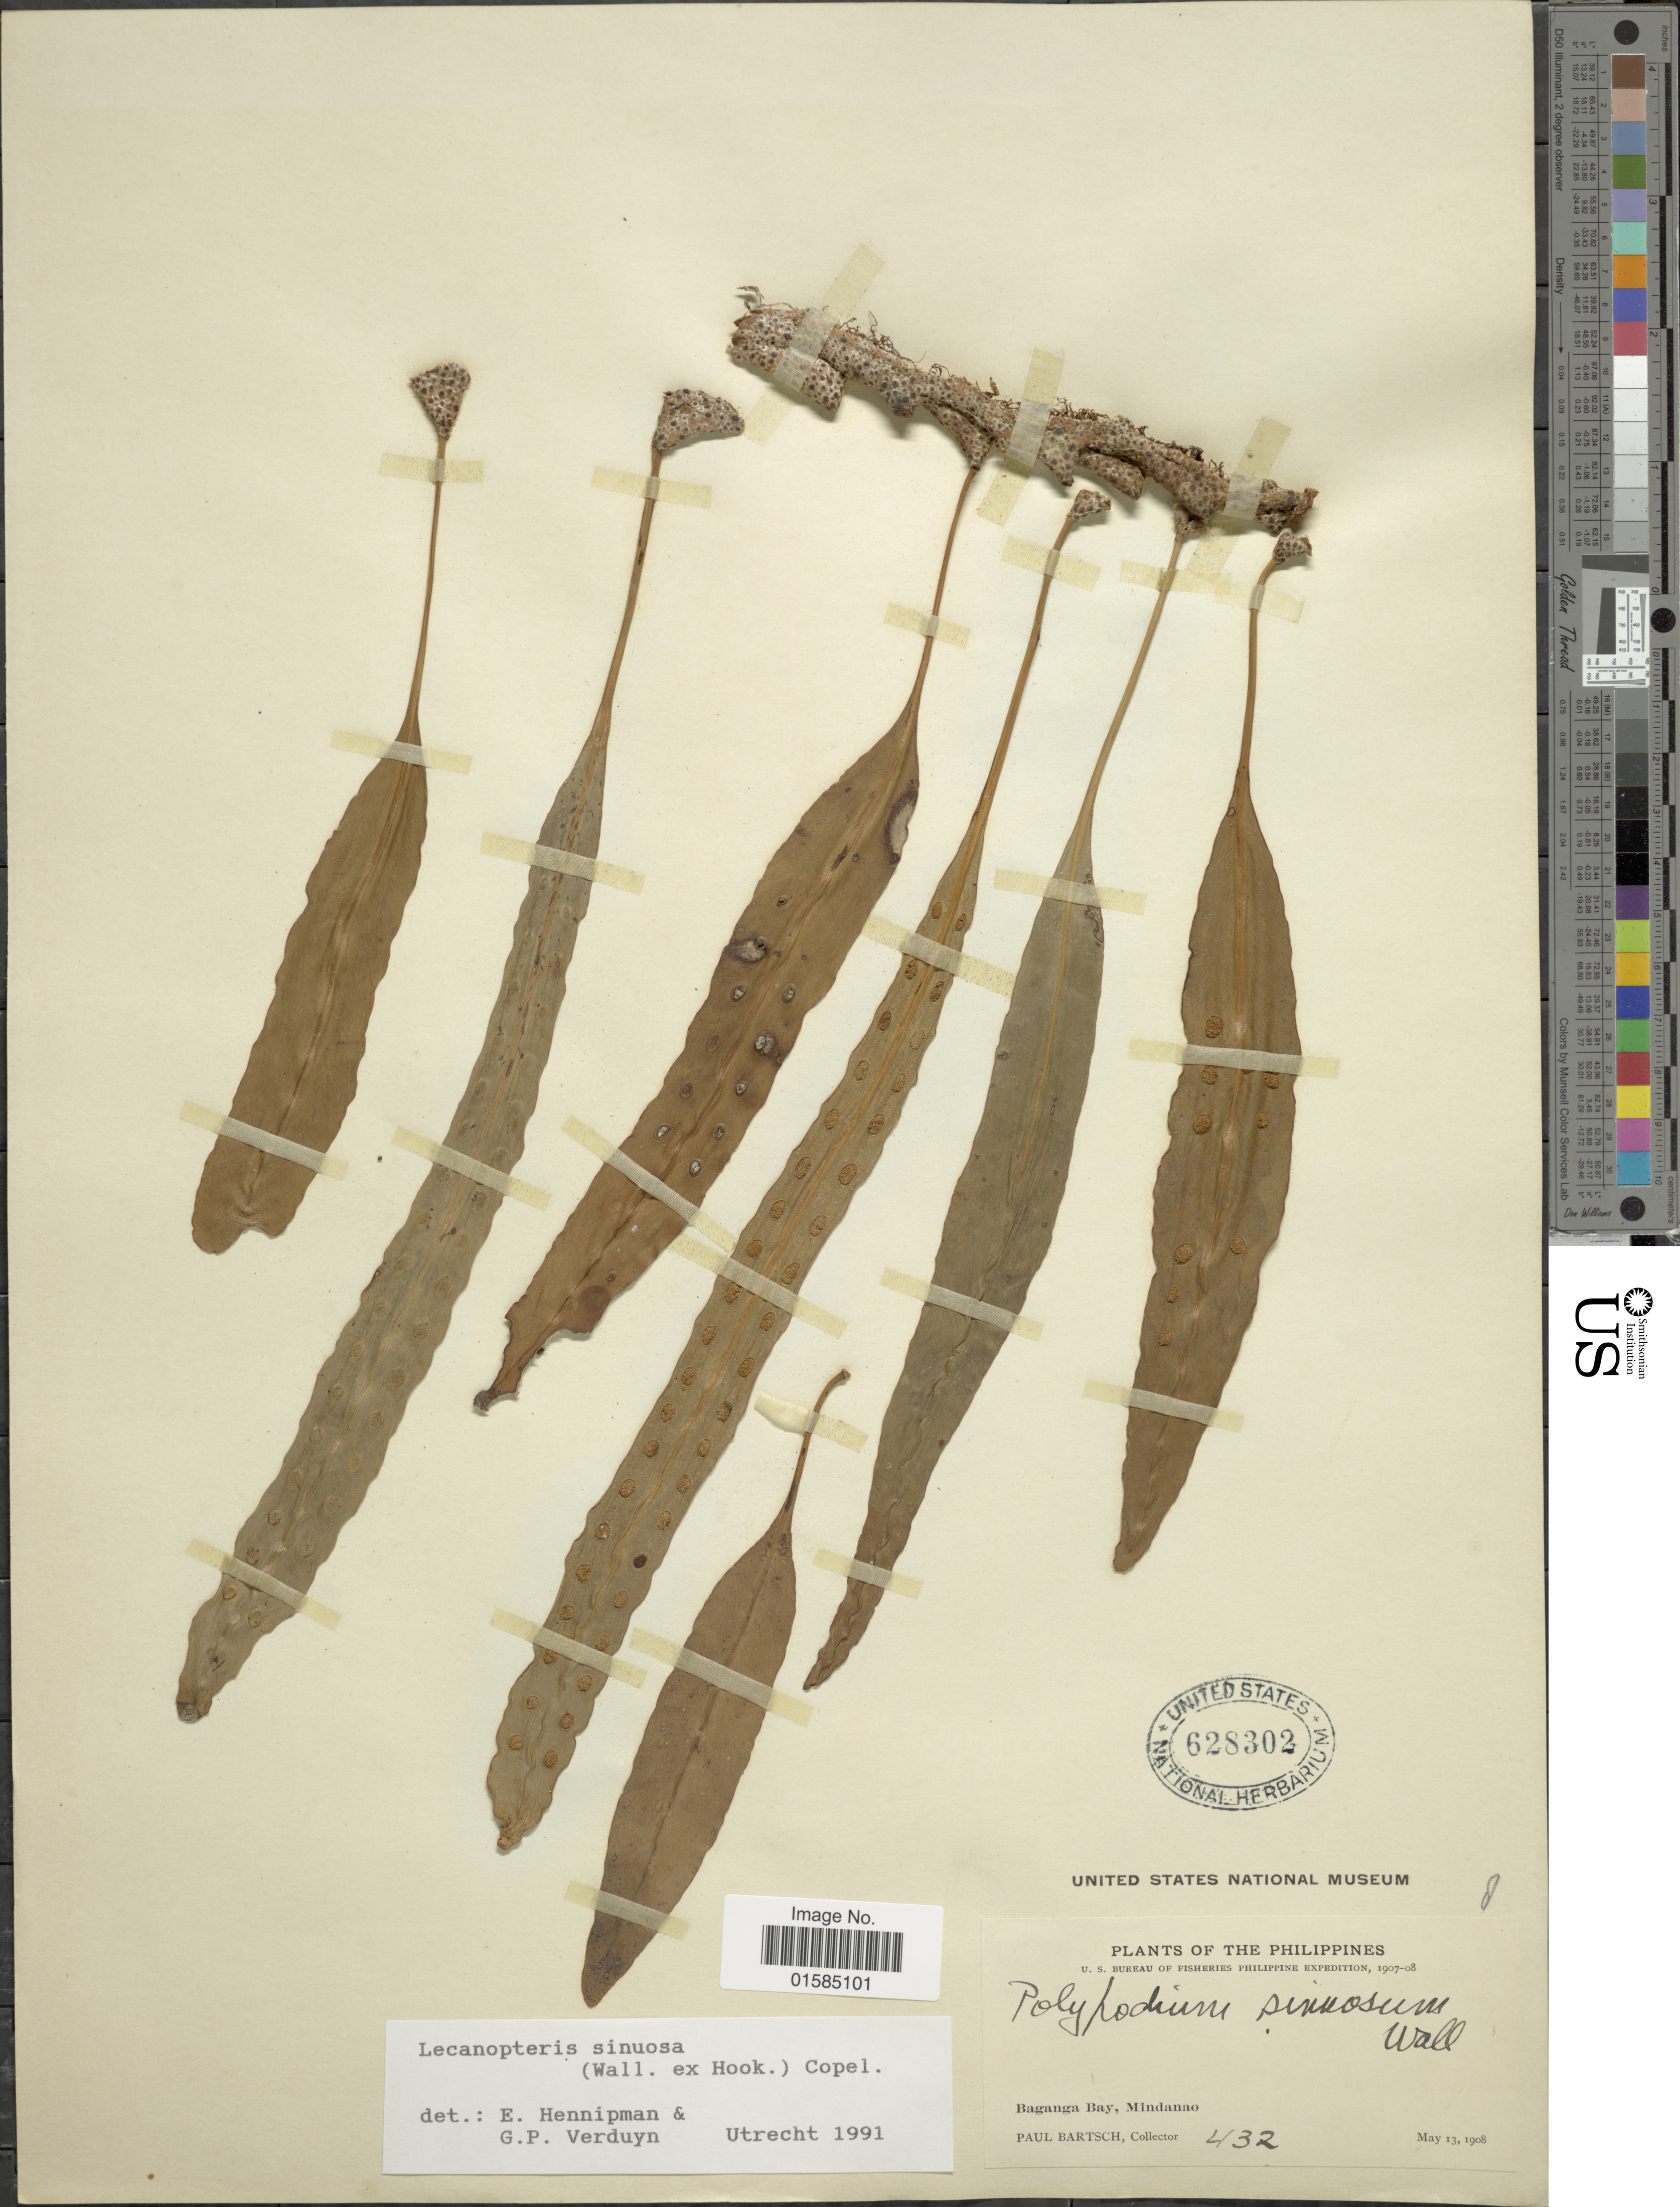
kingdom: Plantae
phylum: Tracheophyta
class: Polypodiopsida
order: Polypodiales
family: Polypodiaceae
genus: Lecanopteris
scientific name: Lecanopteris sinuosa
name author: (Wall. ex Hook.) Copel.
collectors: P. Bartsch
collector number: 432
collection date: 1908-05-13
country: Philippines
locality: The Philippines, Baganga Bay, Mindanao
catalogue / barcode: US 628302